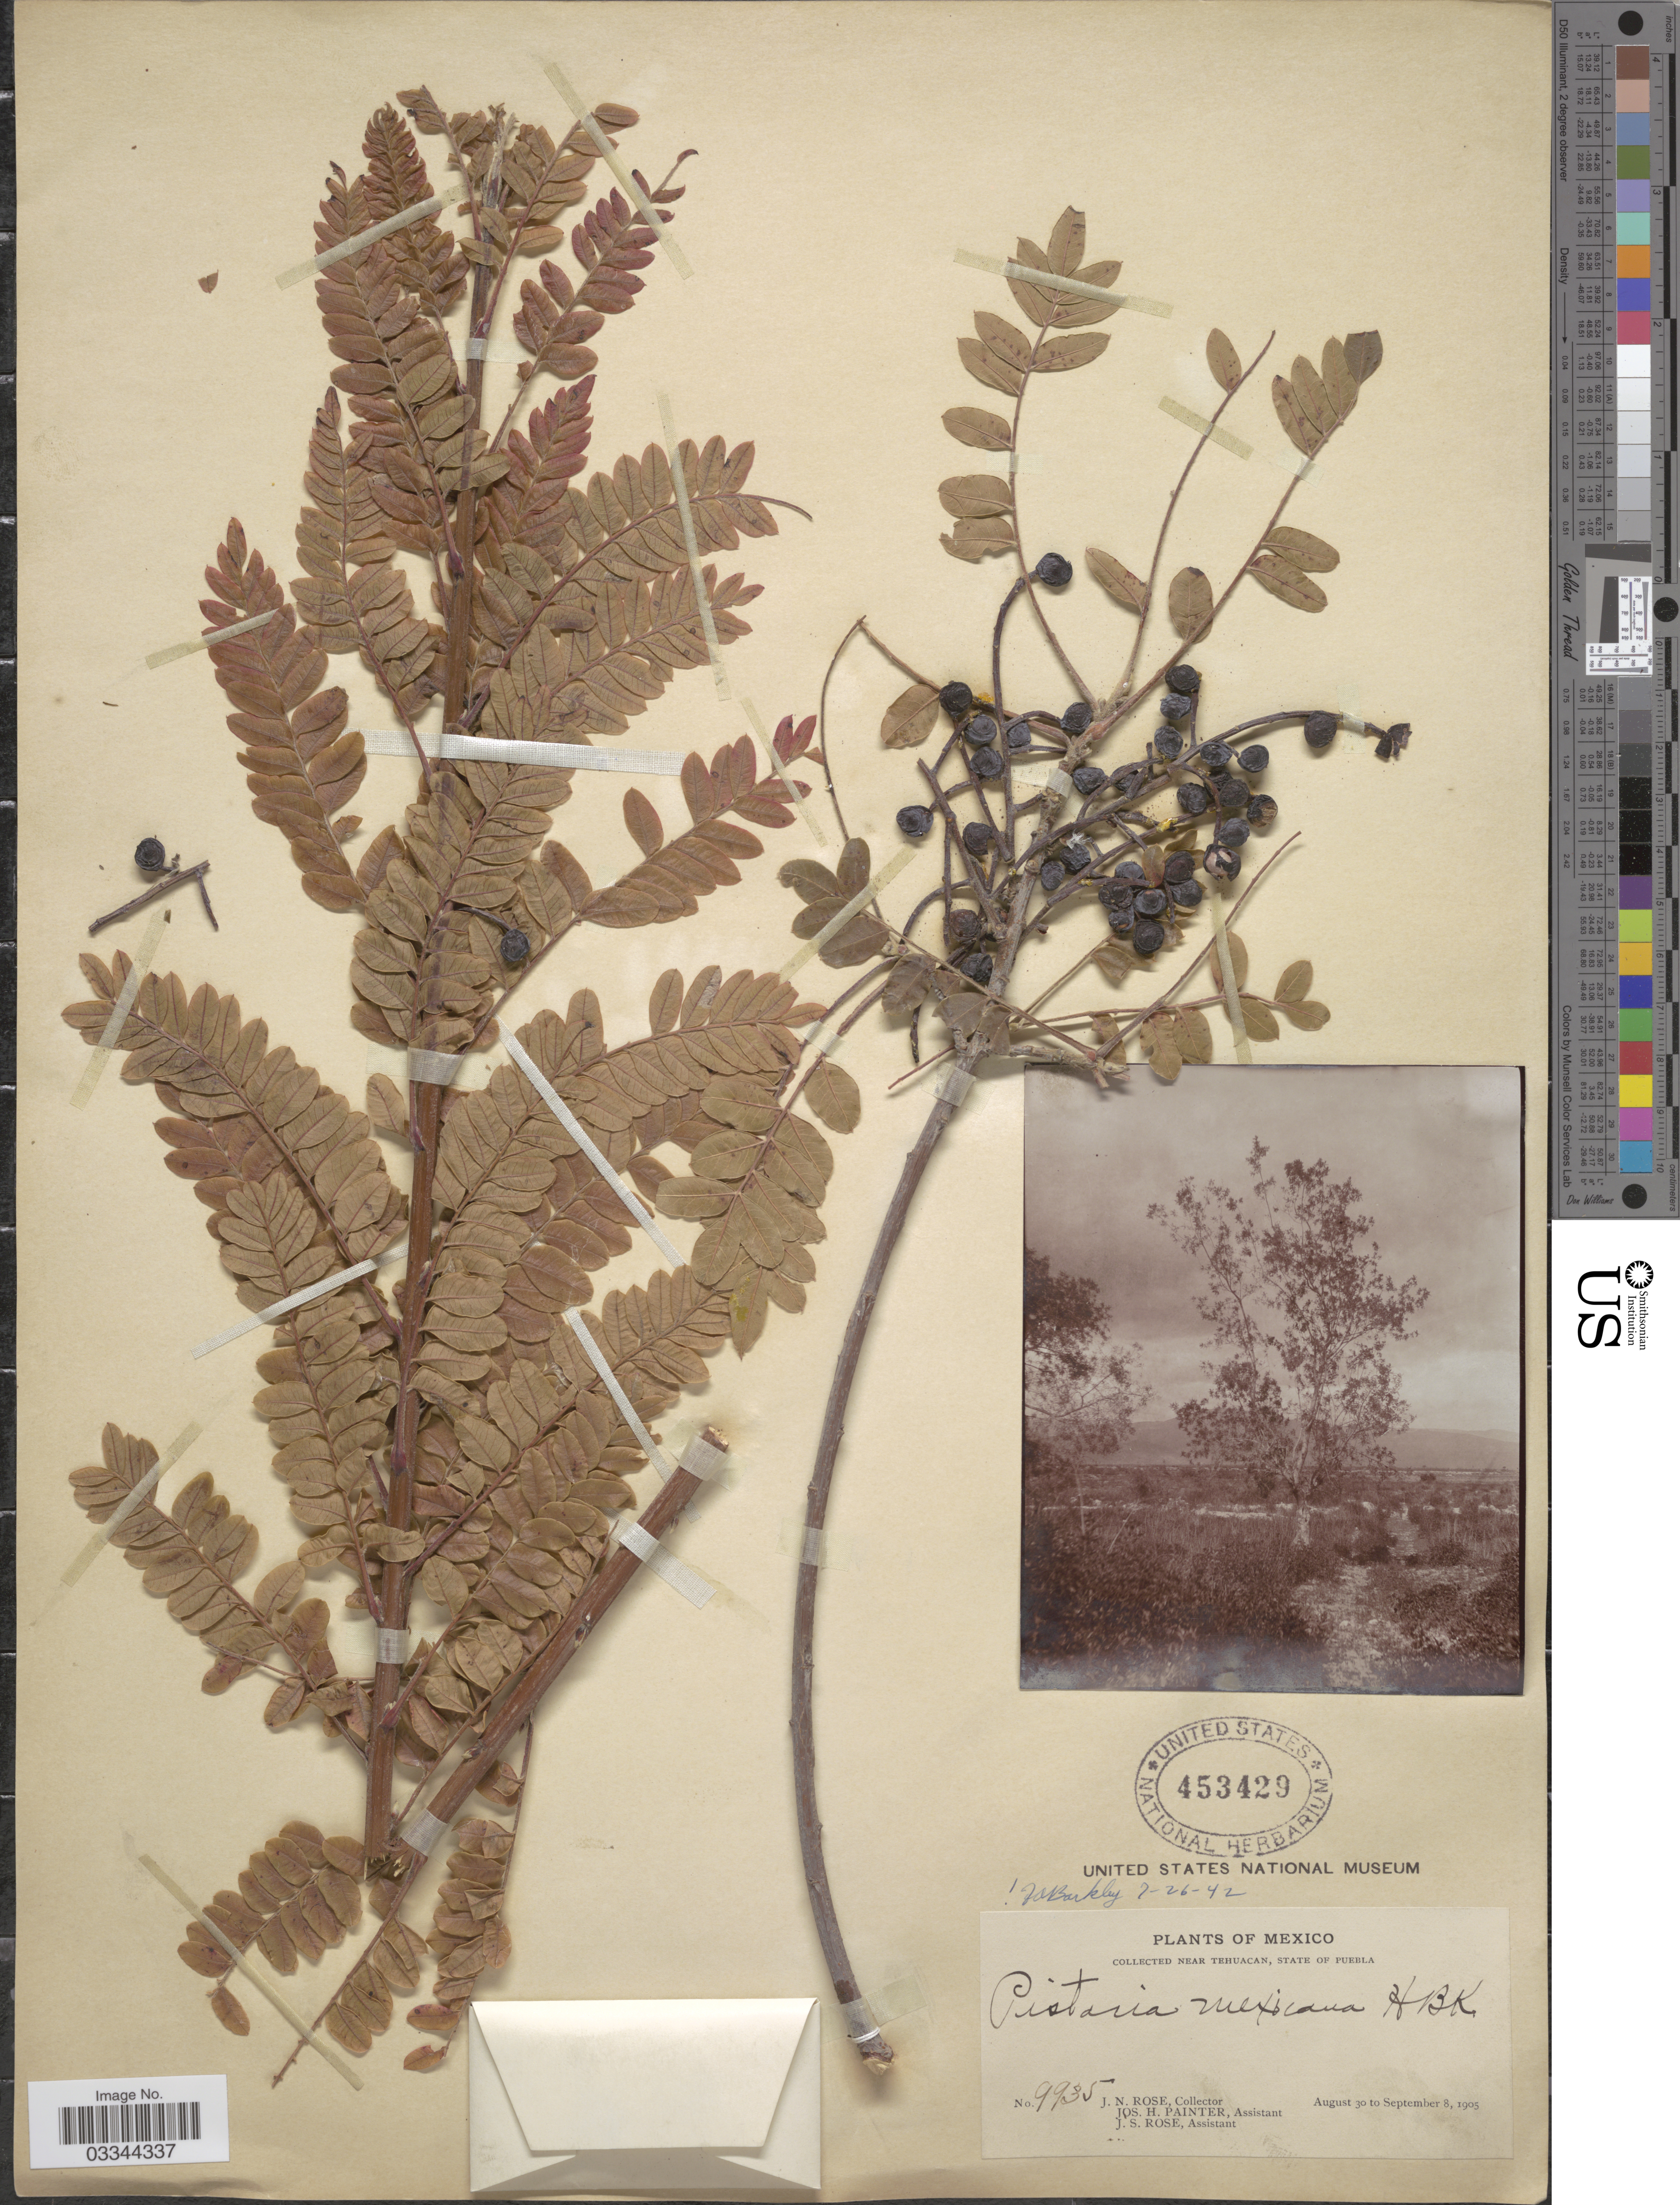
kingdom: Plantae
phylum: Tracheophyta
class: Magnoliopsida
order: Sapindales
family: Anacardiaceae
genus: Pistacia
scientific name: Pistacia mexicana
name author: Kunth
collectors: J. N. Rose, J. H. Painter & J. S. Rose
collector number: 9935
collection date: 1905-08-30/1905-09-08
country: Mexico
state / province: Puebla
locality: Near Tehuacan.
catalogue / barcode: US 453429